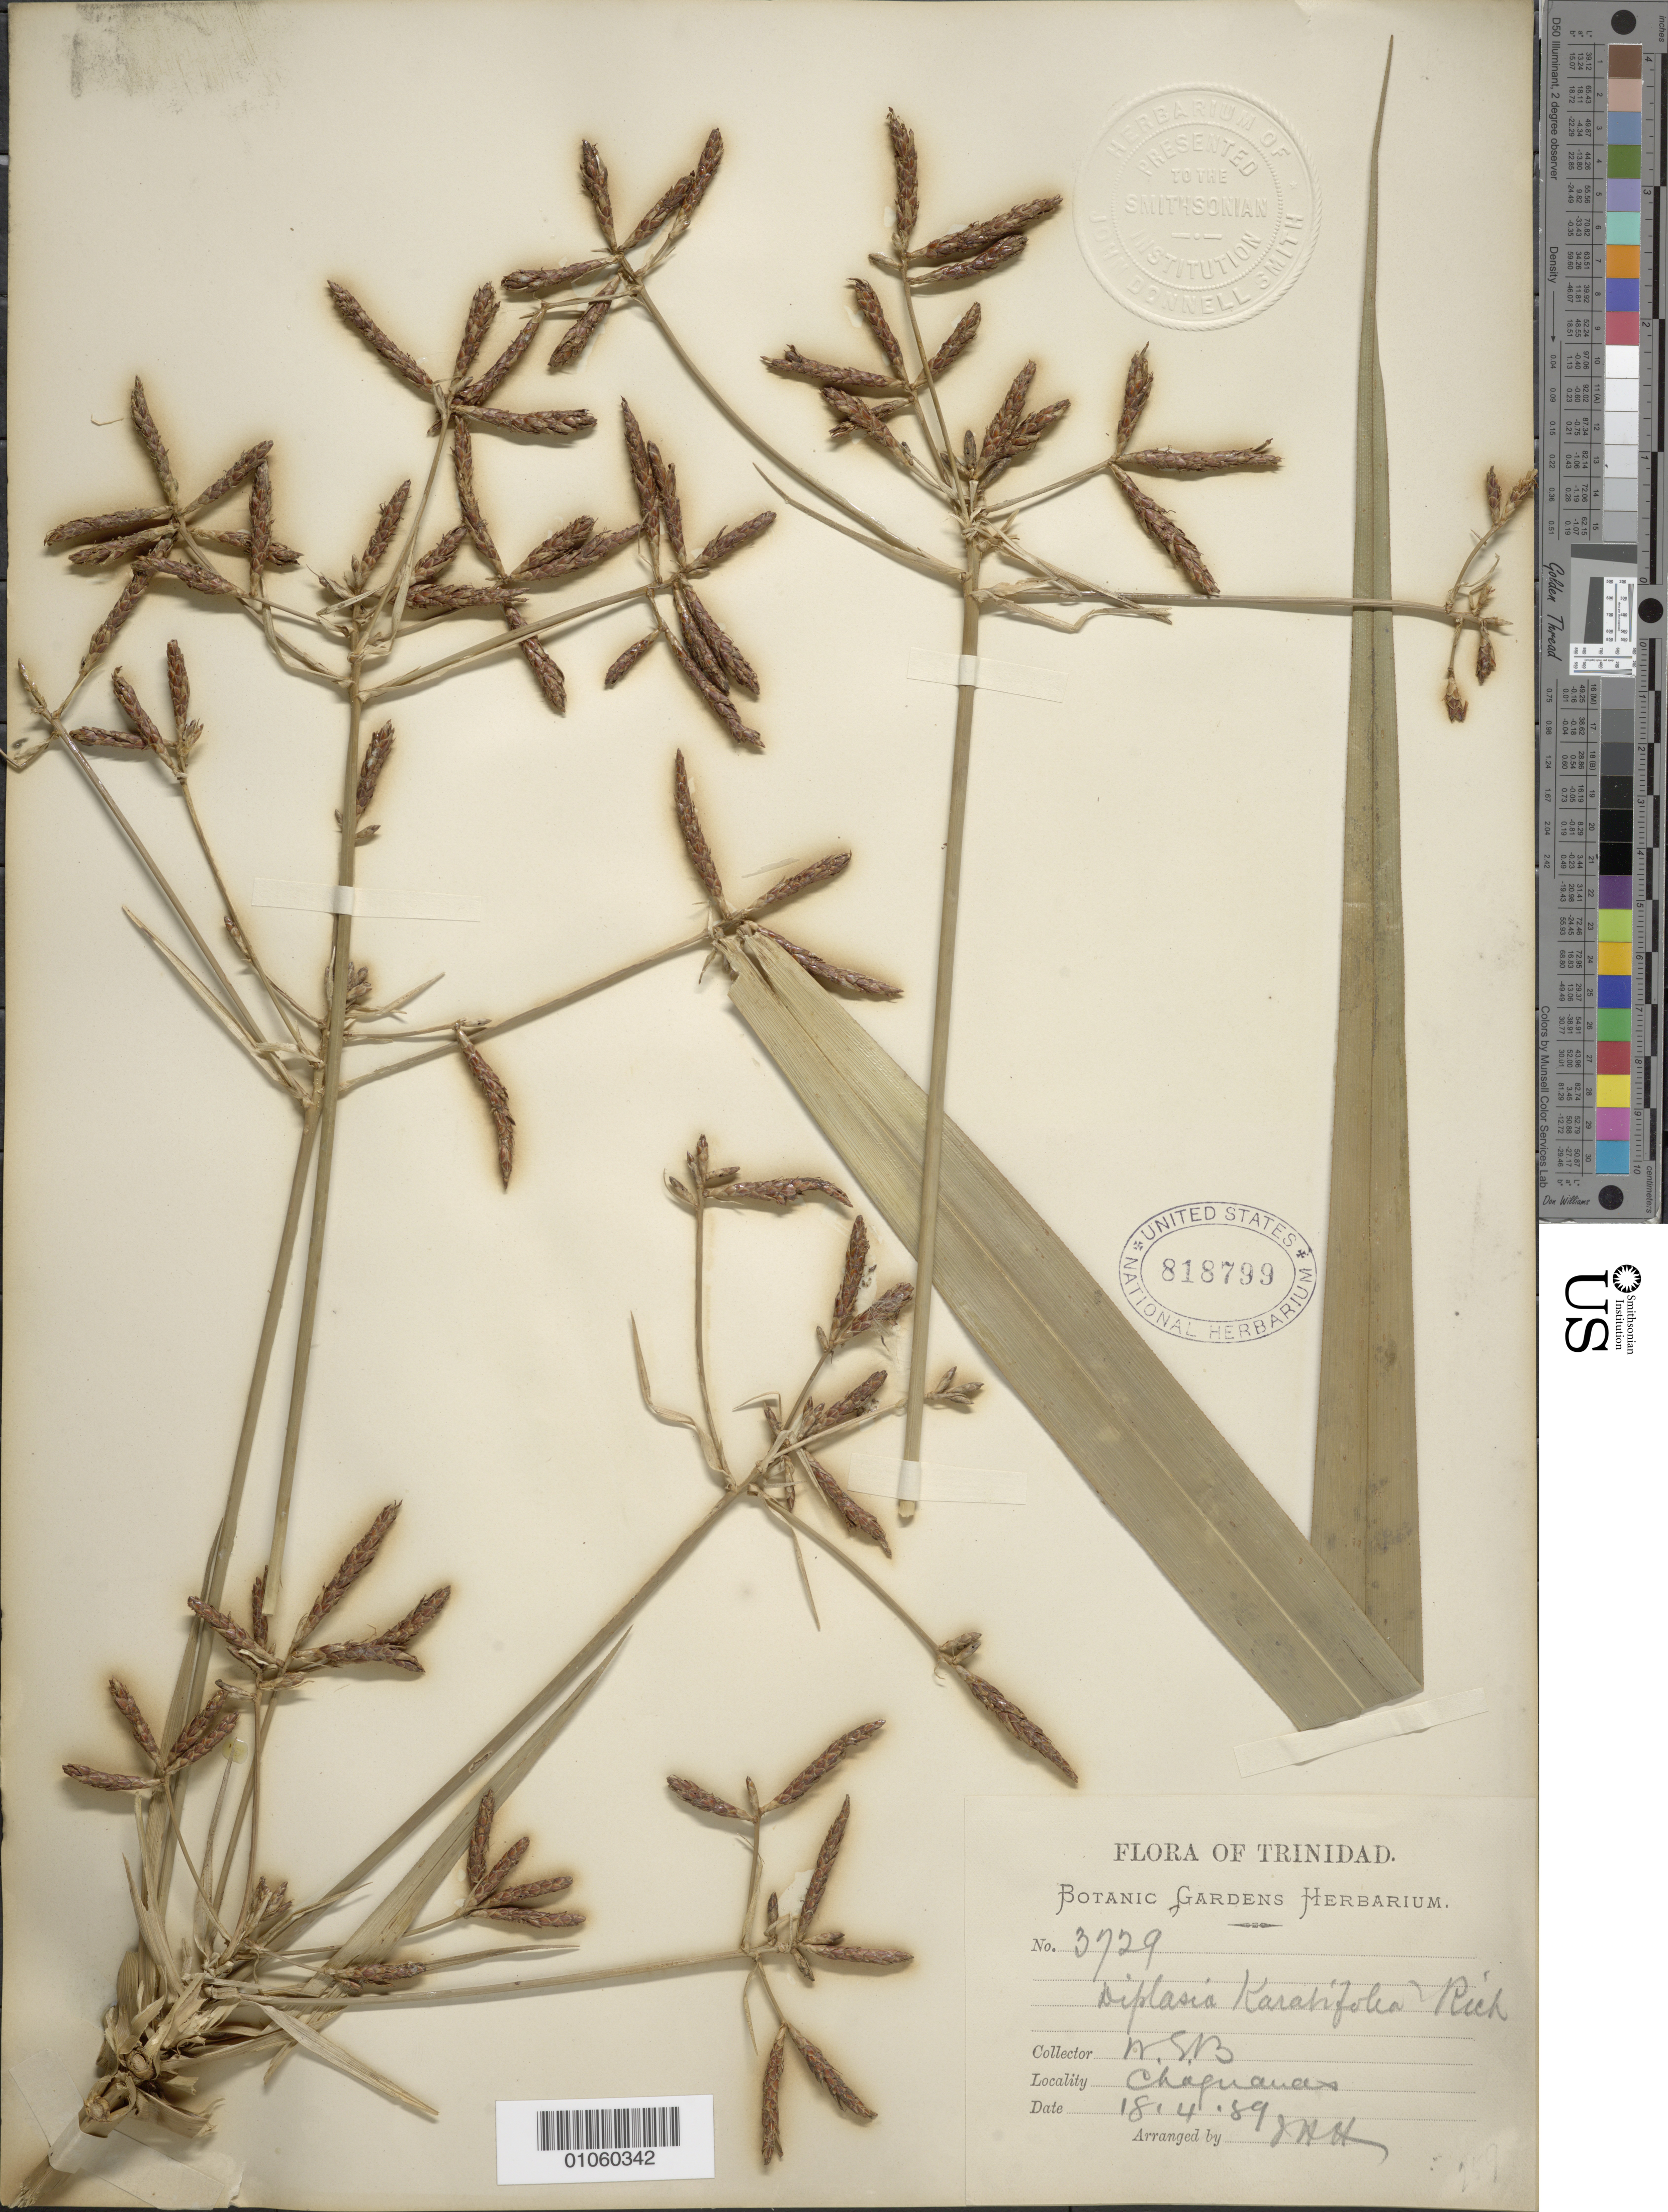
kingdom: Plantae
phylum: Tracheophyta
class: Liliopsida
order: Poales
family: Cyperaceae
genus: Diplasia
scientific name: Diplasia karatifolia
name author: Rich.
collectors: W. B.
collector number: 3729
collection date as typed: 18 Apr 1889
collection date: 1889-04-18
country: Trinidad and Tobago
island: Trinidad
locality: Chaguanas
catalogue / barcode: US 818799